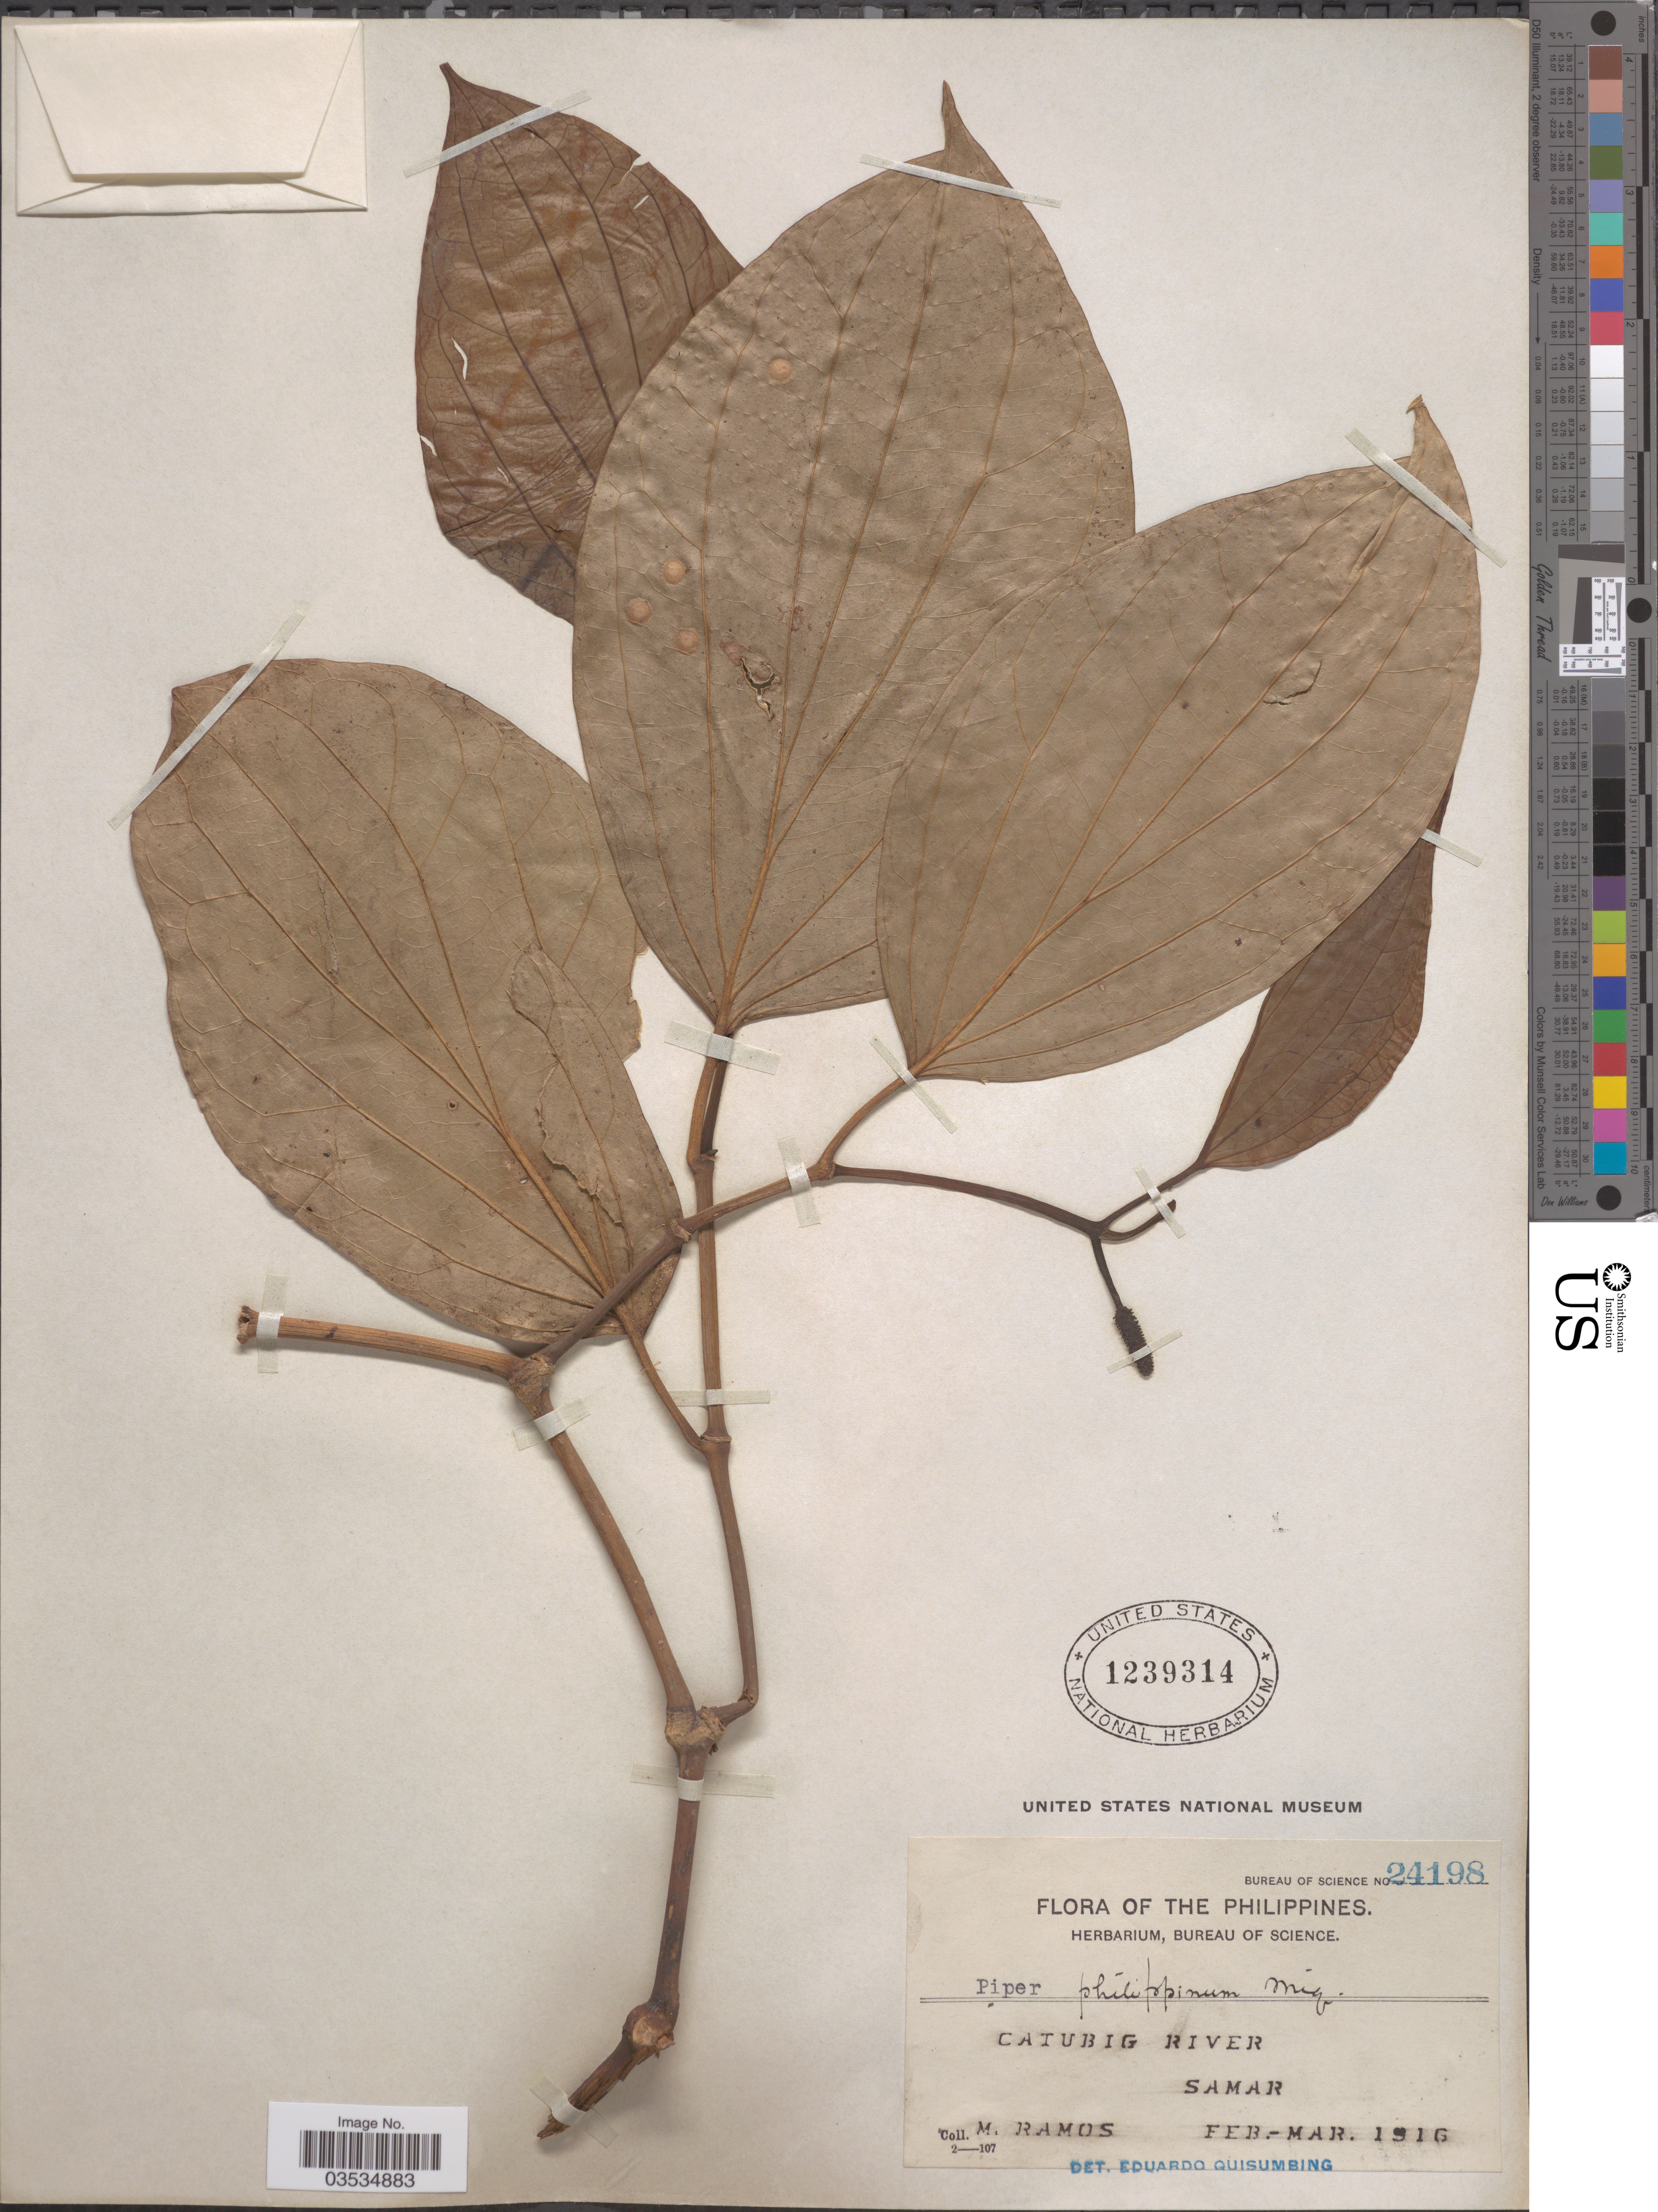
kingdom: Plantae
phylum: Tracheophyta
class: Magnoliopsida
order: Piperales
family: Piperaceae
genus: Piper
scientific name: Piper philippinum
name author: Miq.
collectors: M. Ramos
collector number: Bureau of Science 24198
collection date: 1916-02/1916-03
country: Philippines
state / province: Eastern Visayas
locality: Catubig River. Samar.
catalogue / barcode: US 1239314